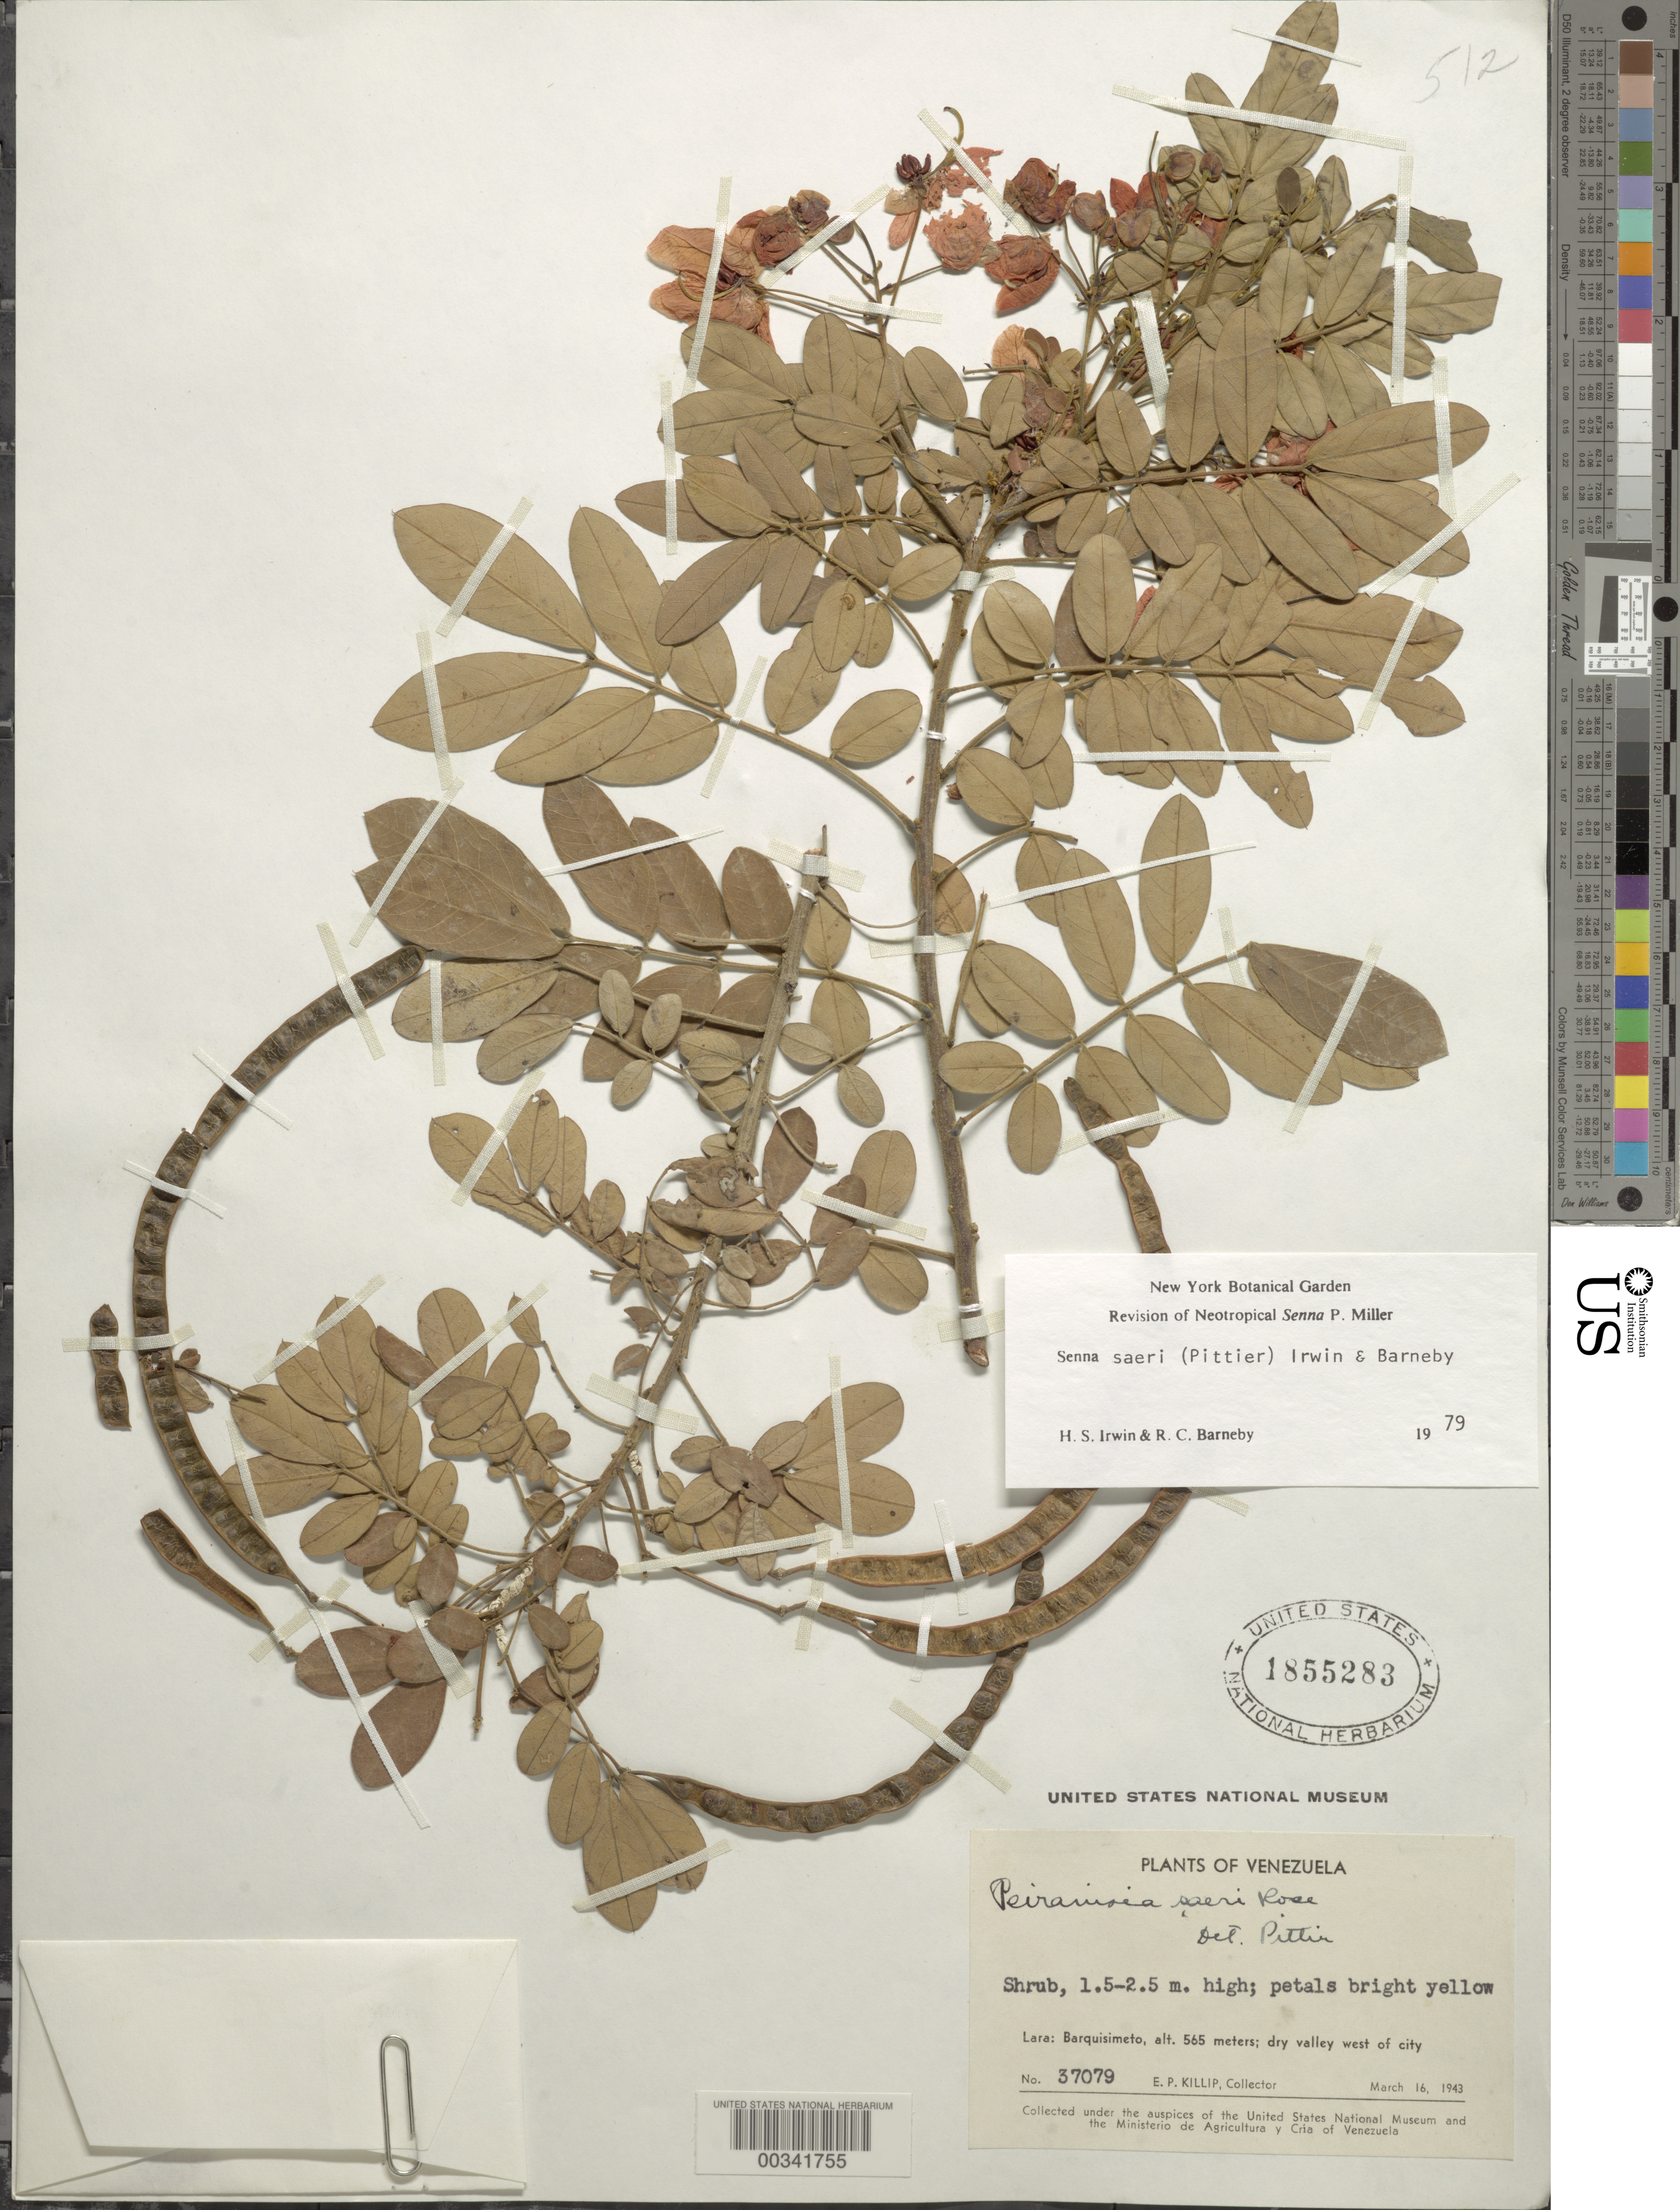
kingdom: Plantae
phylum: Tracheophyta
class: Magnoliopsida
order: Fabales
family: Fabaceae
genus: Senna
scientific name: Senna saeri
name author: (Britton & Rose ex Pittier) H.S. Irwin & Barneby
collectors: E. P. Killip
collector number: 37079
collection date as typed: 16 Mar 1943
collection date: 1943-03-16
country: Venezuela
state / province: Lara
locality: Barquisimento; w of city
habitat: Dry valley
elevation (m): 565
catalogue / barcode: US 1855283